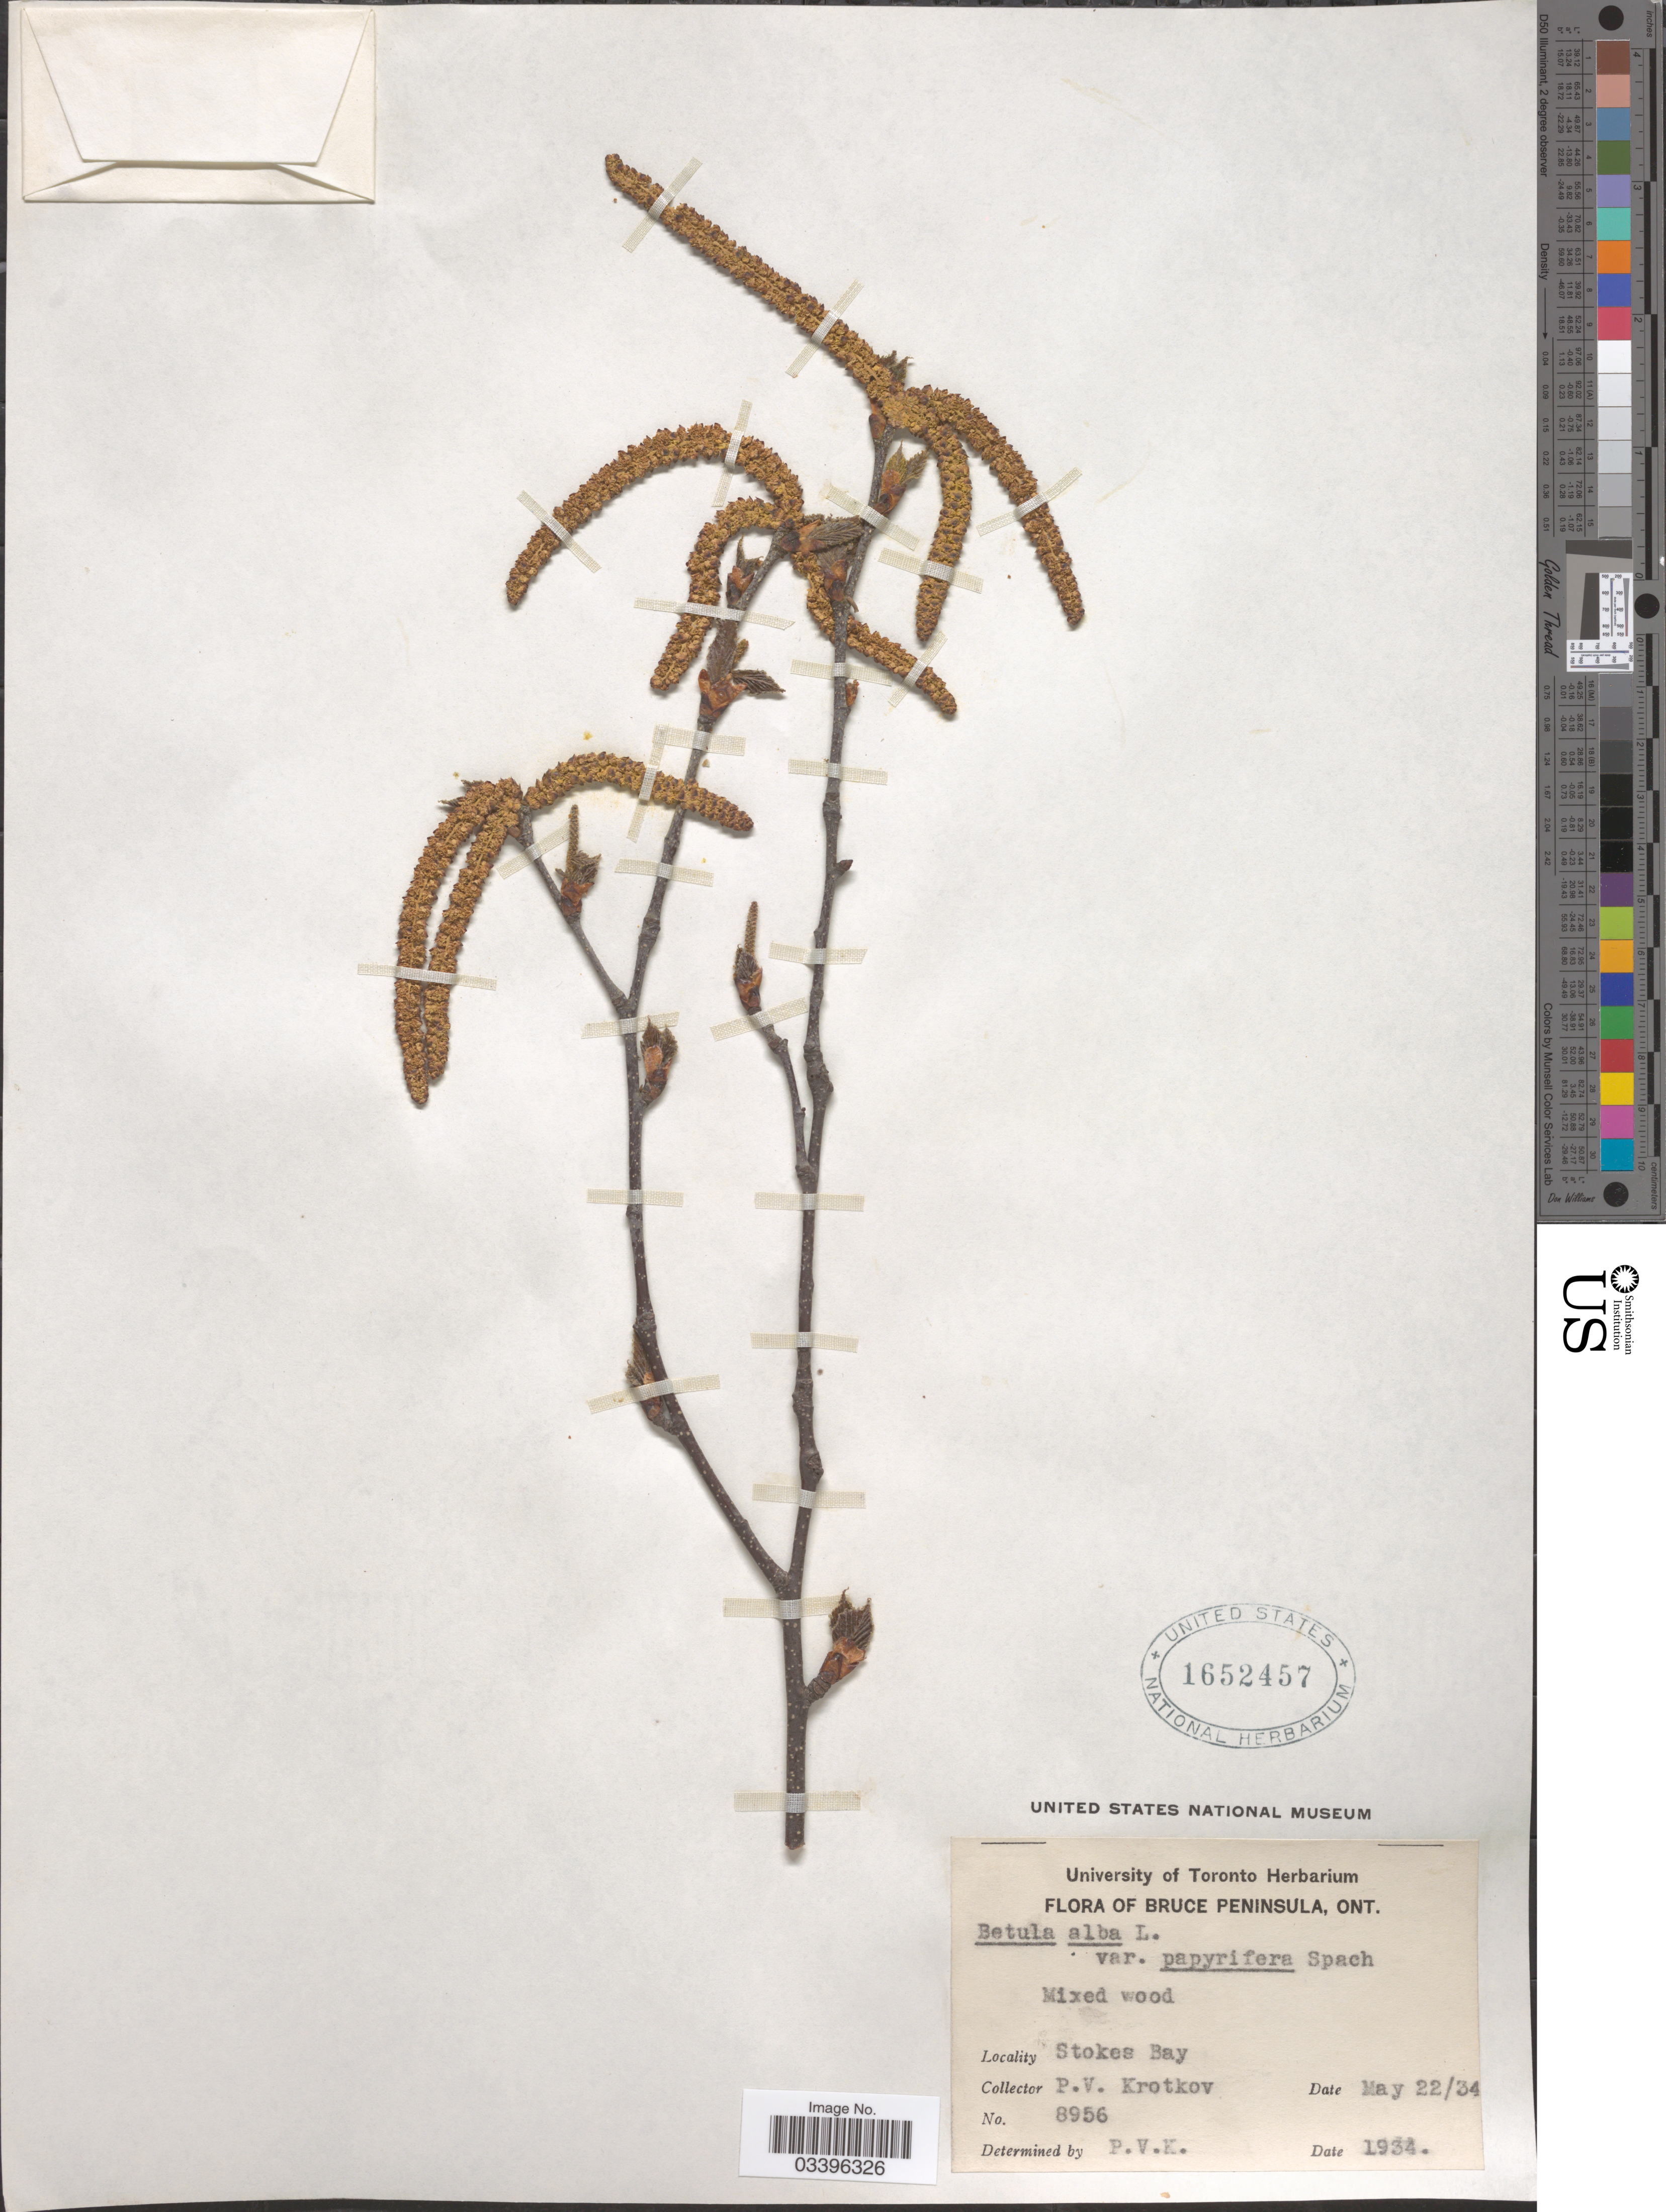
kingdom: Plantae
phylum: Tracheophyta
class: Magnoliopsida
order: Fagales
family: Betulaceae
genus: Betula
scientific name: Betula papyrifera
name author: Marshall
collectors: P. V. Krotkov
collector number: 8956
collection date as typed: Transcribed d/m/y: 22/5/34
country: Canada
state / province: Ontario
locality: Bruce Peninsula, Ont. Stokes Bay.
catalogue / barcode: US 1652457